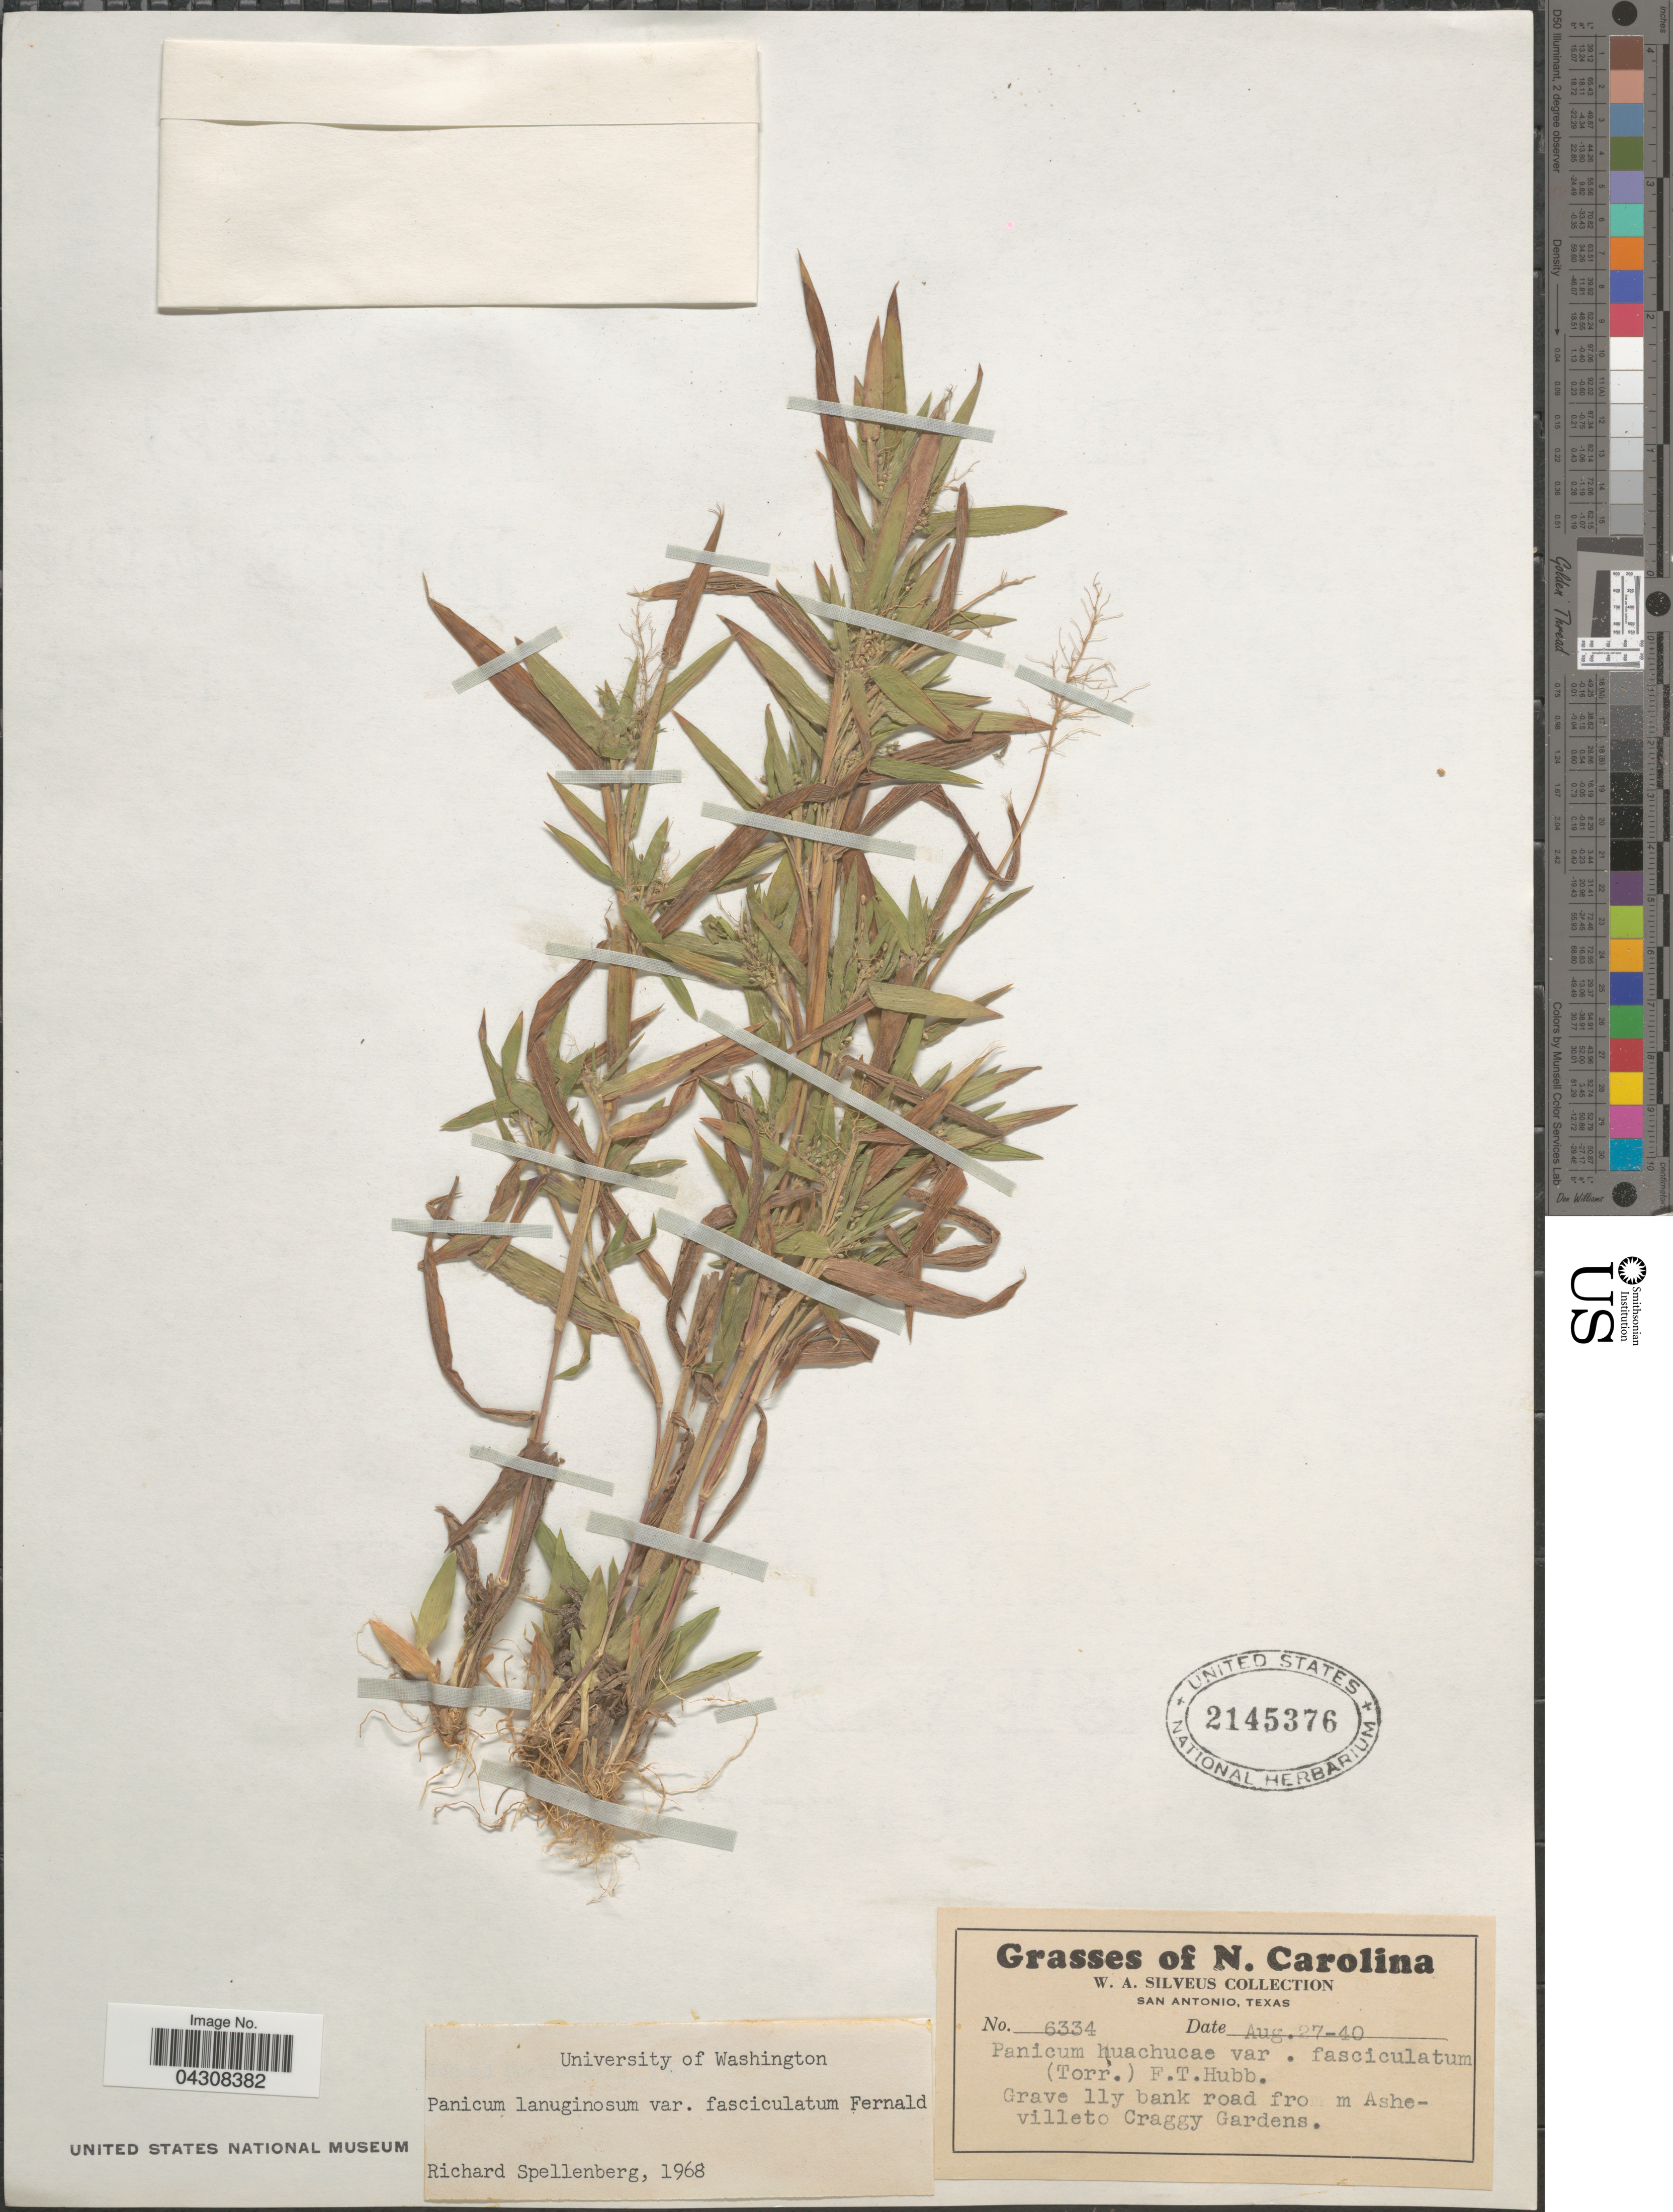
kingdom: Plantae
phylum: Tracheophyta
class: Liliopsida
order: Poales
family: Poaceae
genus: Dichanthelium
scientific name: Dichanthelium acuminatum var. acuminatum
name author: (Sw.) Gould & C.A. Clark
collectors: W. Silveus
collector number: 6334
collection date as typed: Transcribed d/m/y: 27/8/40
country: United States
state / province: North Carolina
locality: Gravelly bank road from Ashevilleto Craggy Gardens.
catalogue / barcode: US 2145376